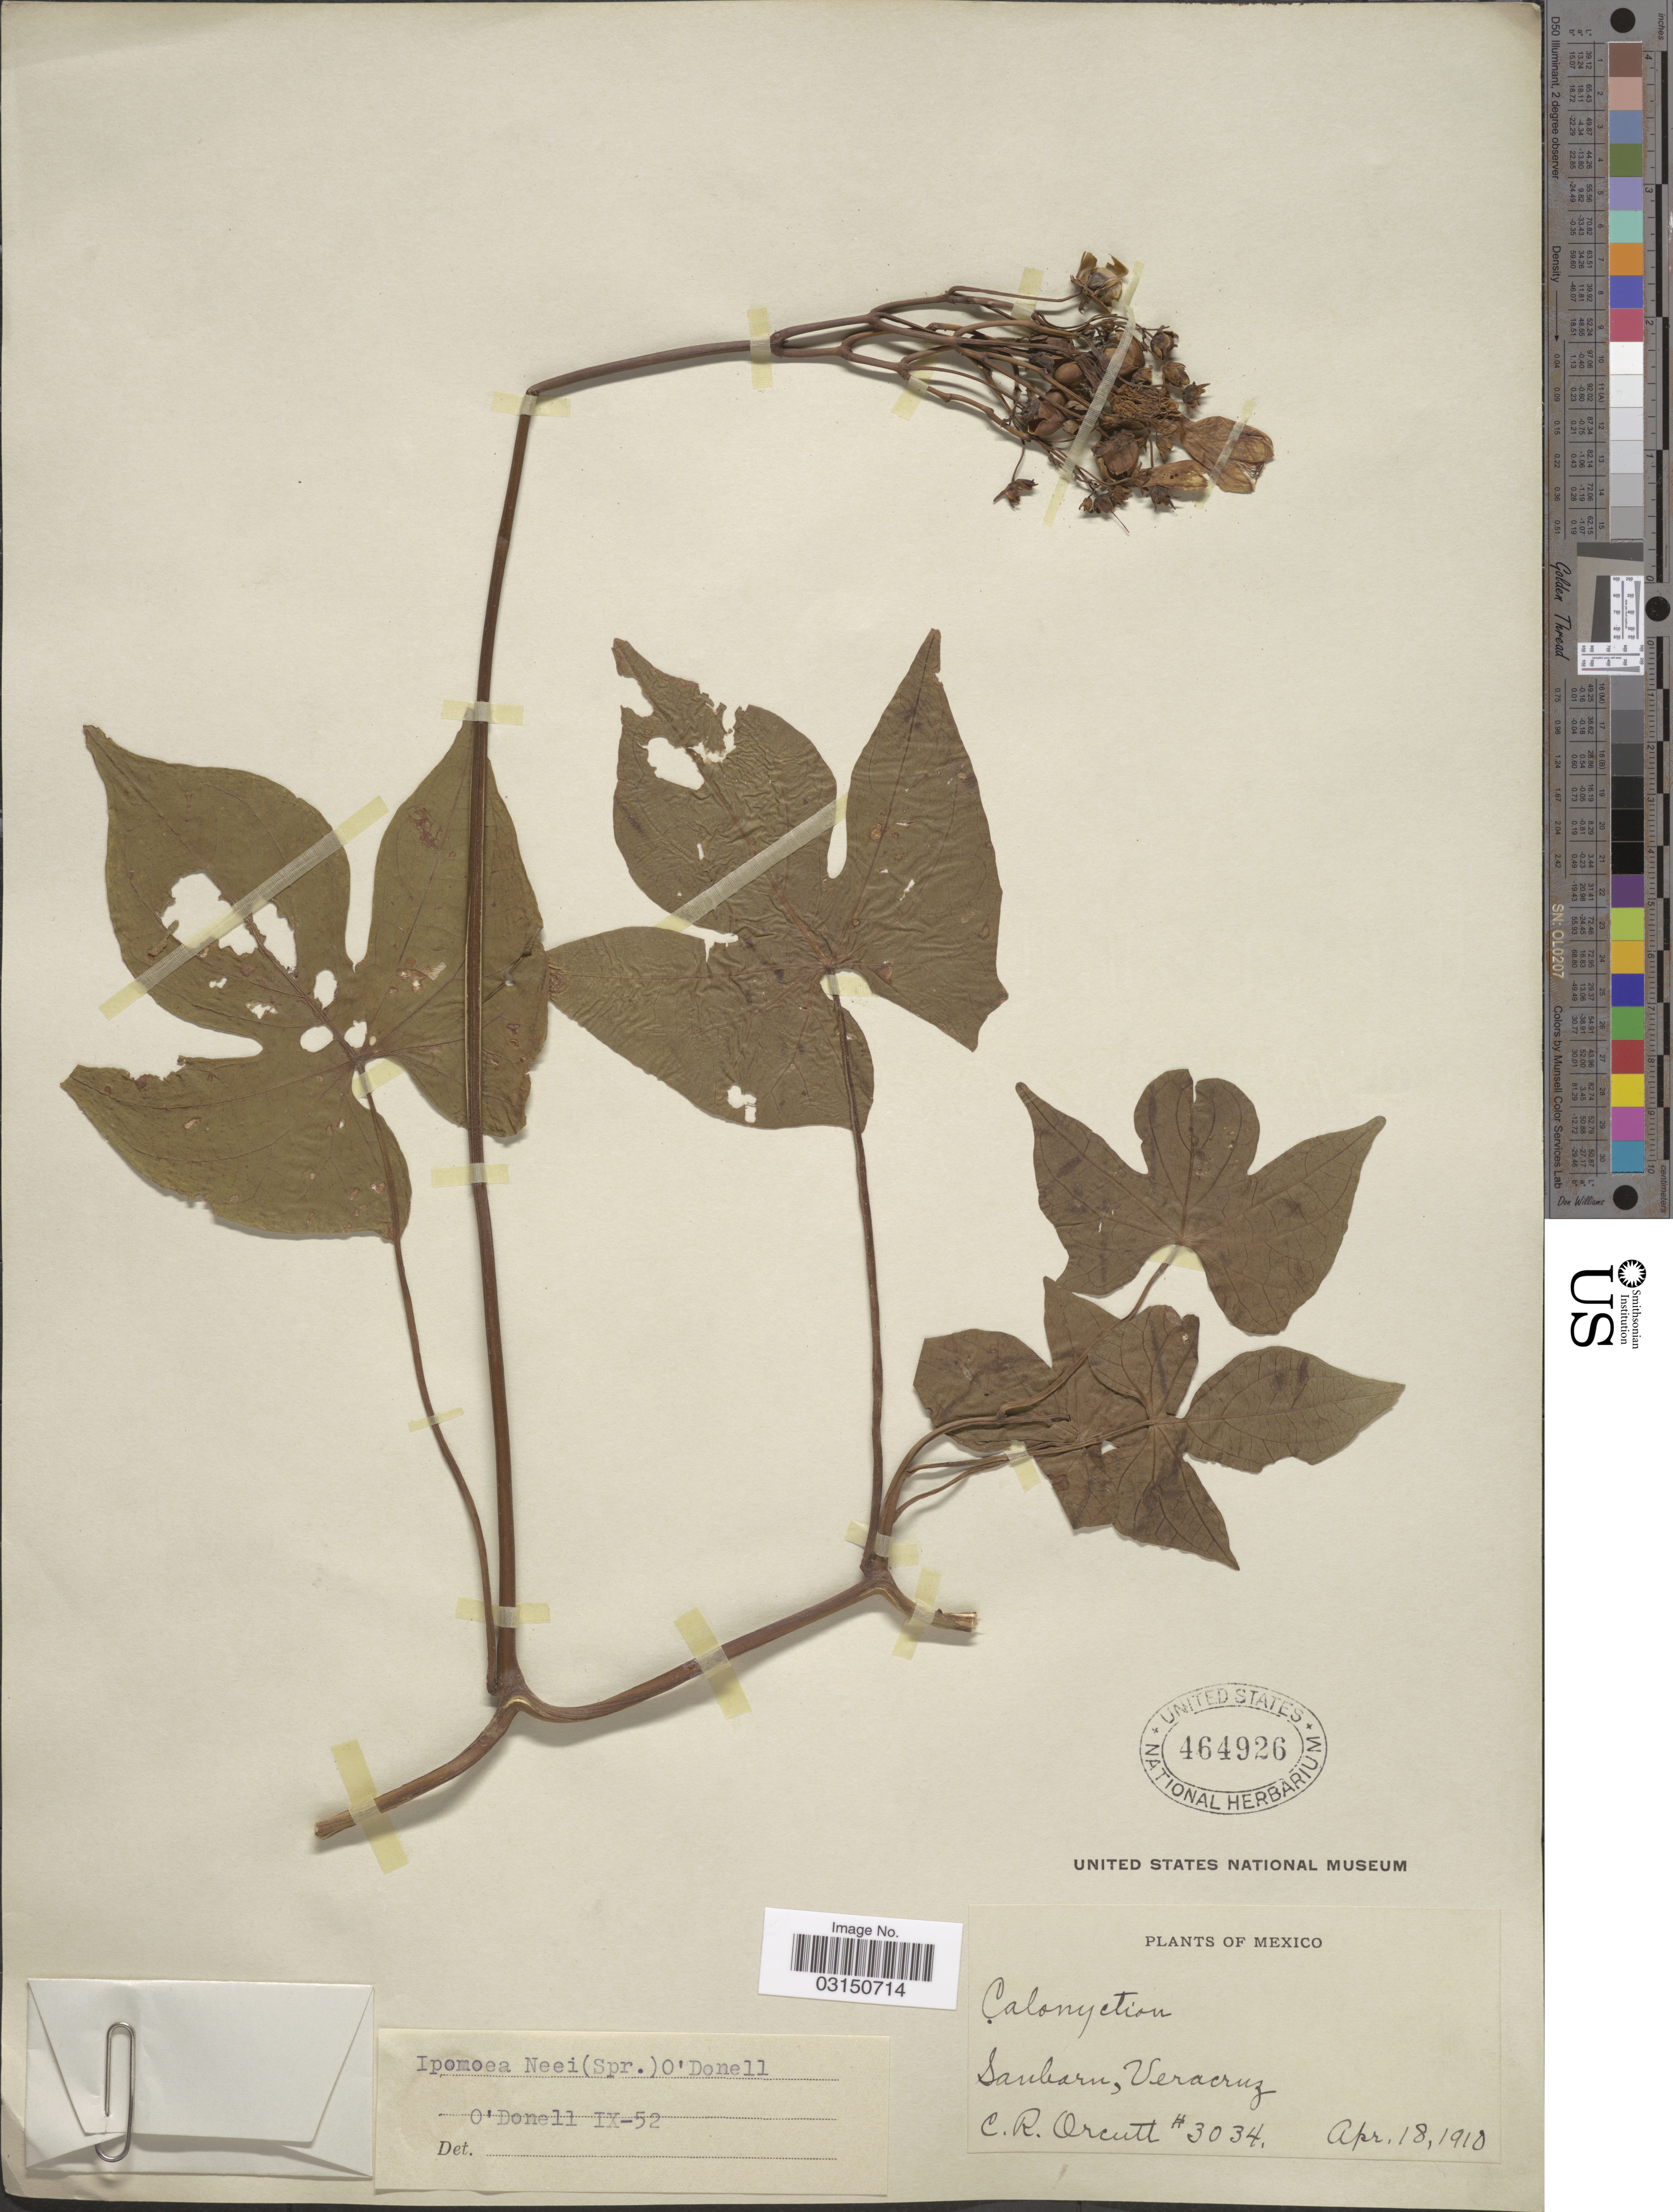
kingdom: Plantae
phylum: Tracheophyta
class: Magnoliopsida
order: Solanales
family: Convolvulaceae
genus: Ipomoea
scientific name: Ipomoea neei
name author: (Spreng.) O'Donell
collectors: C. R. Orcutt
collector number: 3034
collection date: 1910-04-18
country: Mexico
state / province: Veracruz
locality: Sanborn, Veracruz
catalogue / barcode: US 464926